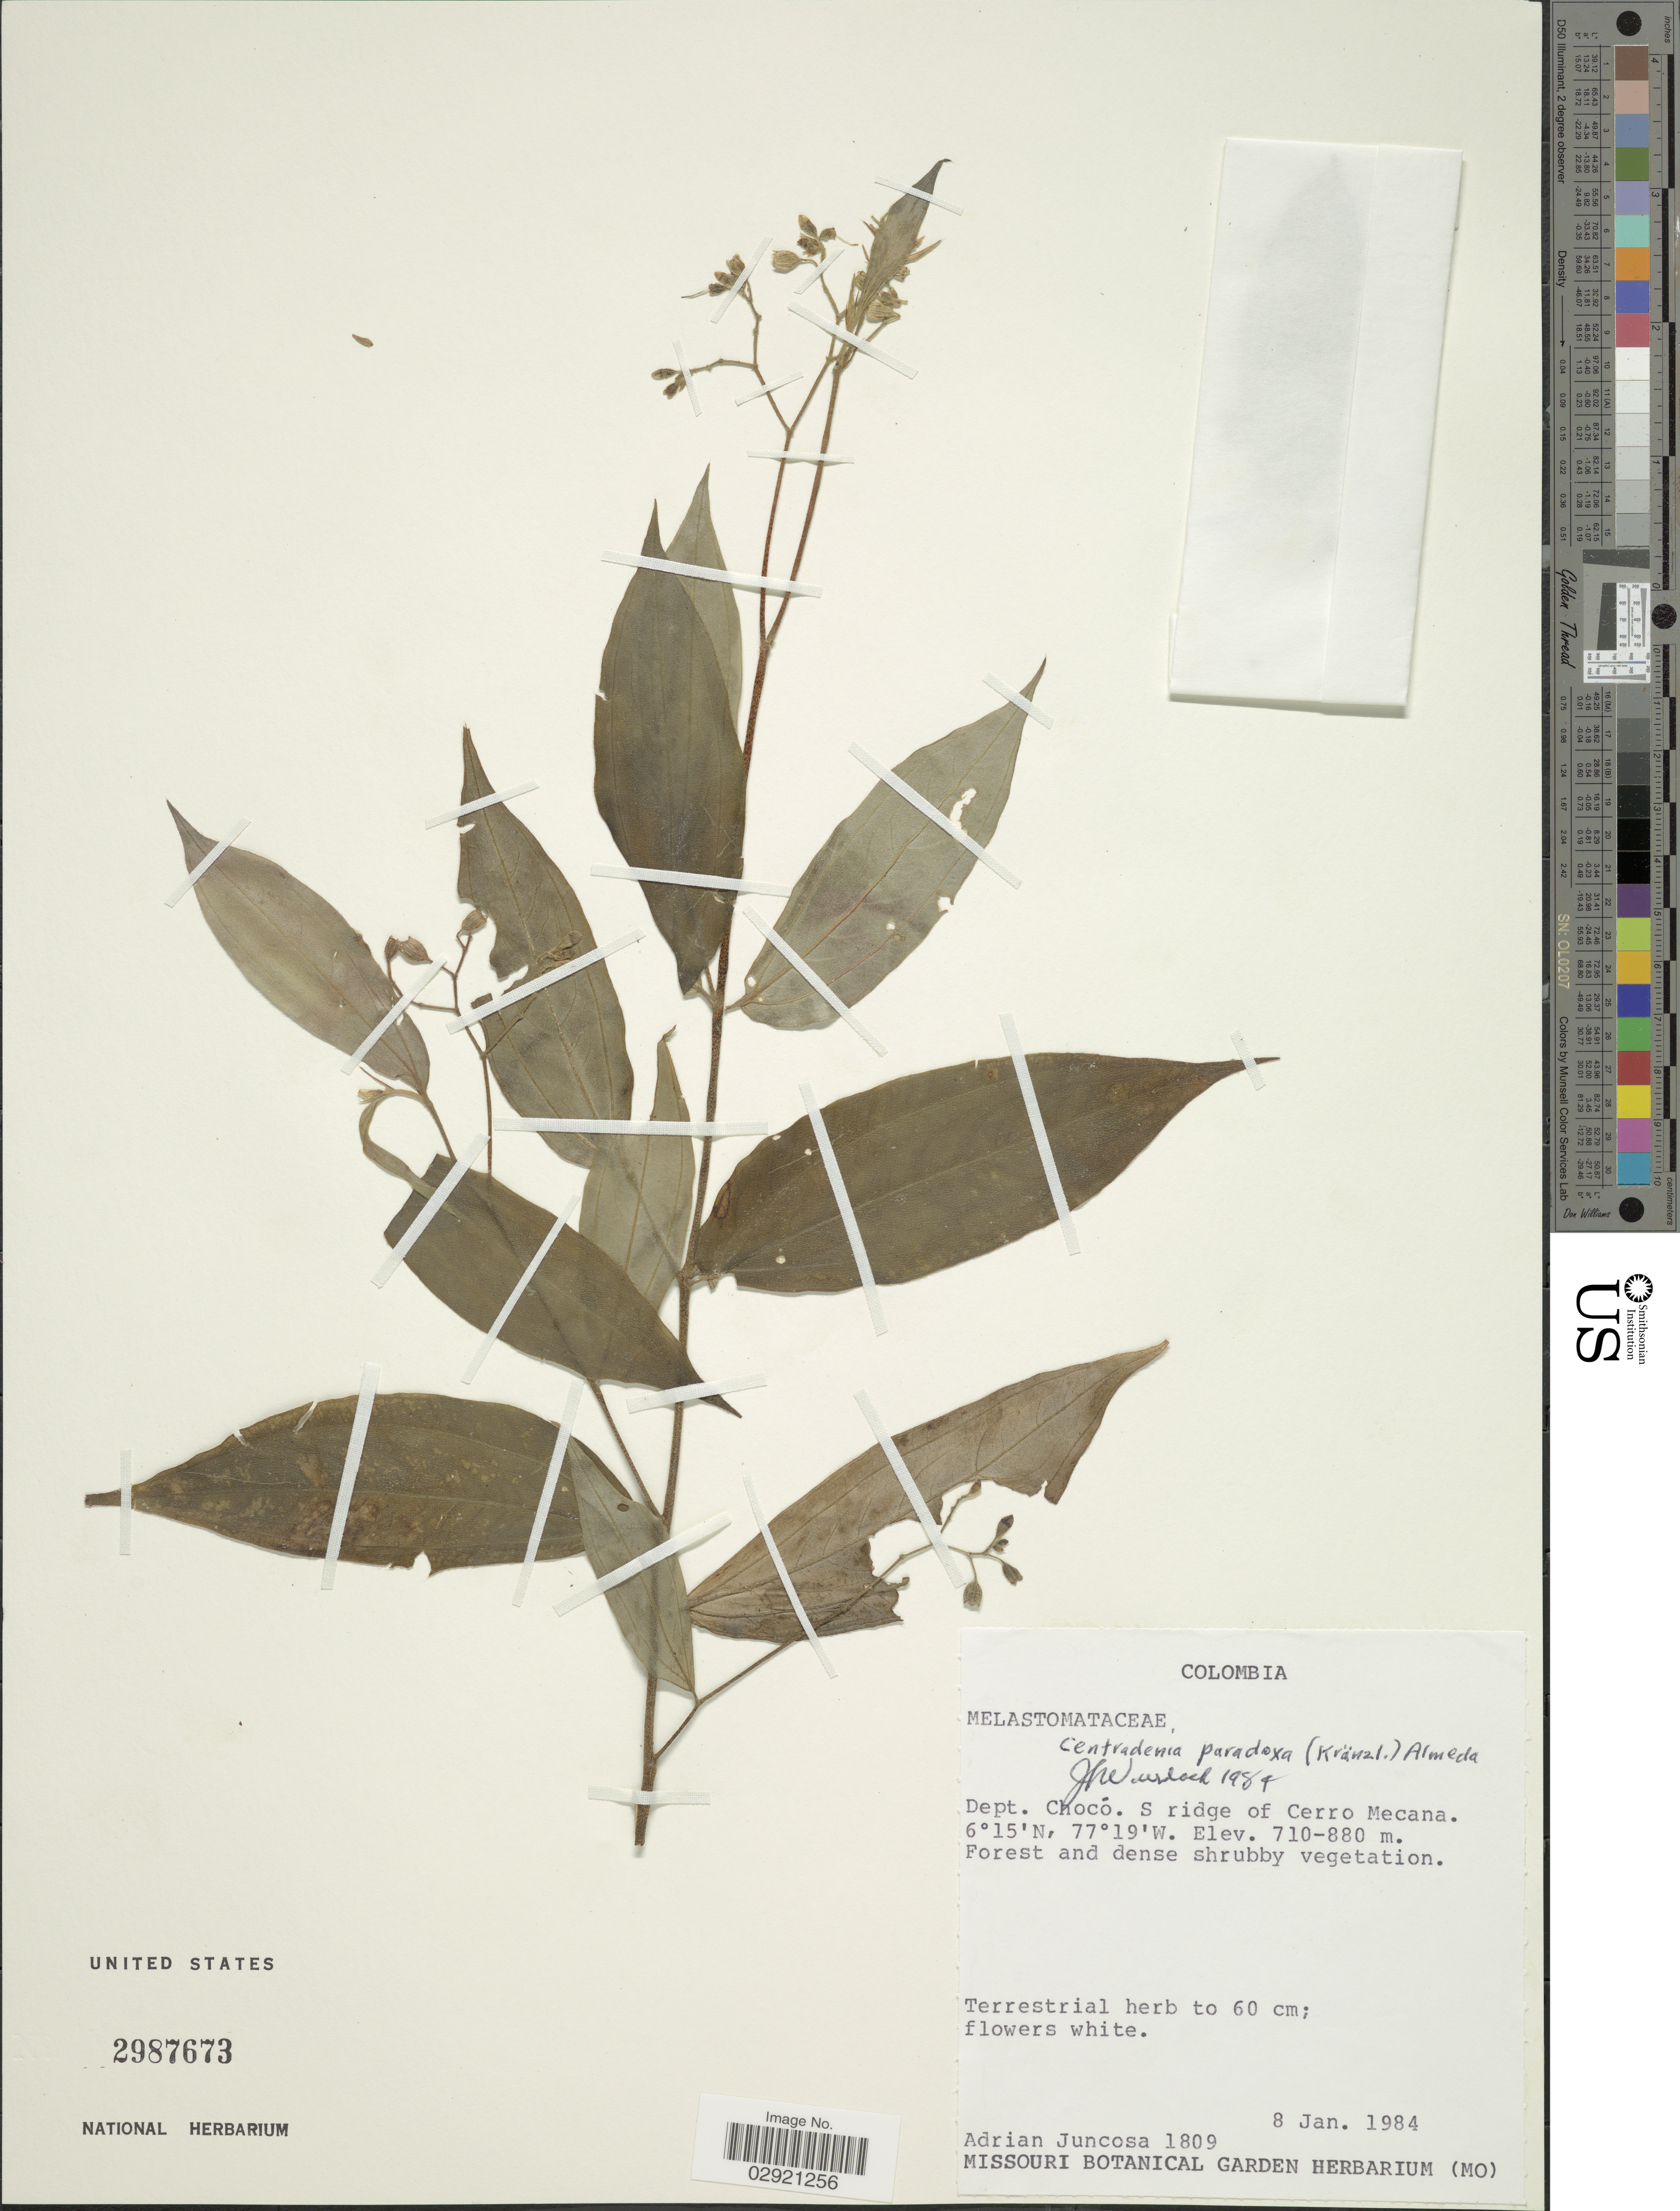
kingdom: Plantae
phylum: Tracheophyta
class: Magnoliopsida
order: Myrtales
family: Melastomataceae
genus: Centradenia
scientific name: Centradenia paradoxa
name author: (Kraenzl.) Almeda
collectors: A. Juncosa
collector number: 1809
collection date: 1984-01-08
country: Colombia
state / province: Chocó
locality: Dept. Chocó. S ridge of Cerro Mecana.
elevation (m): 710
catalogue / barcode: US 2987673